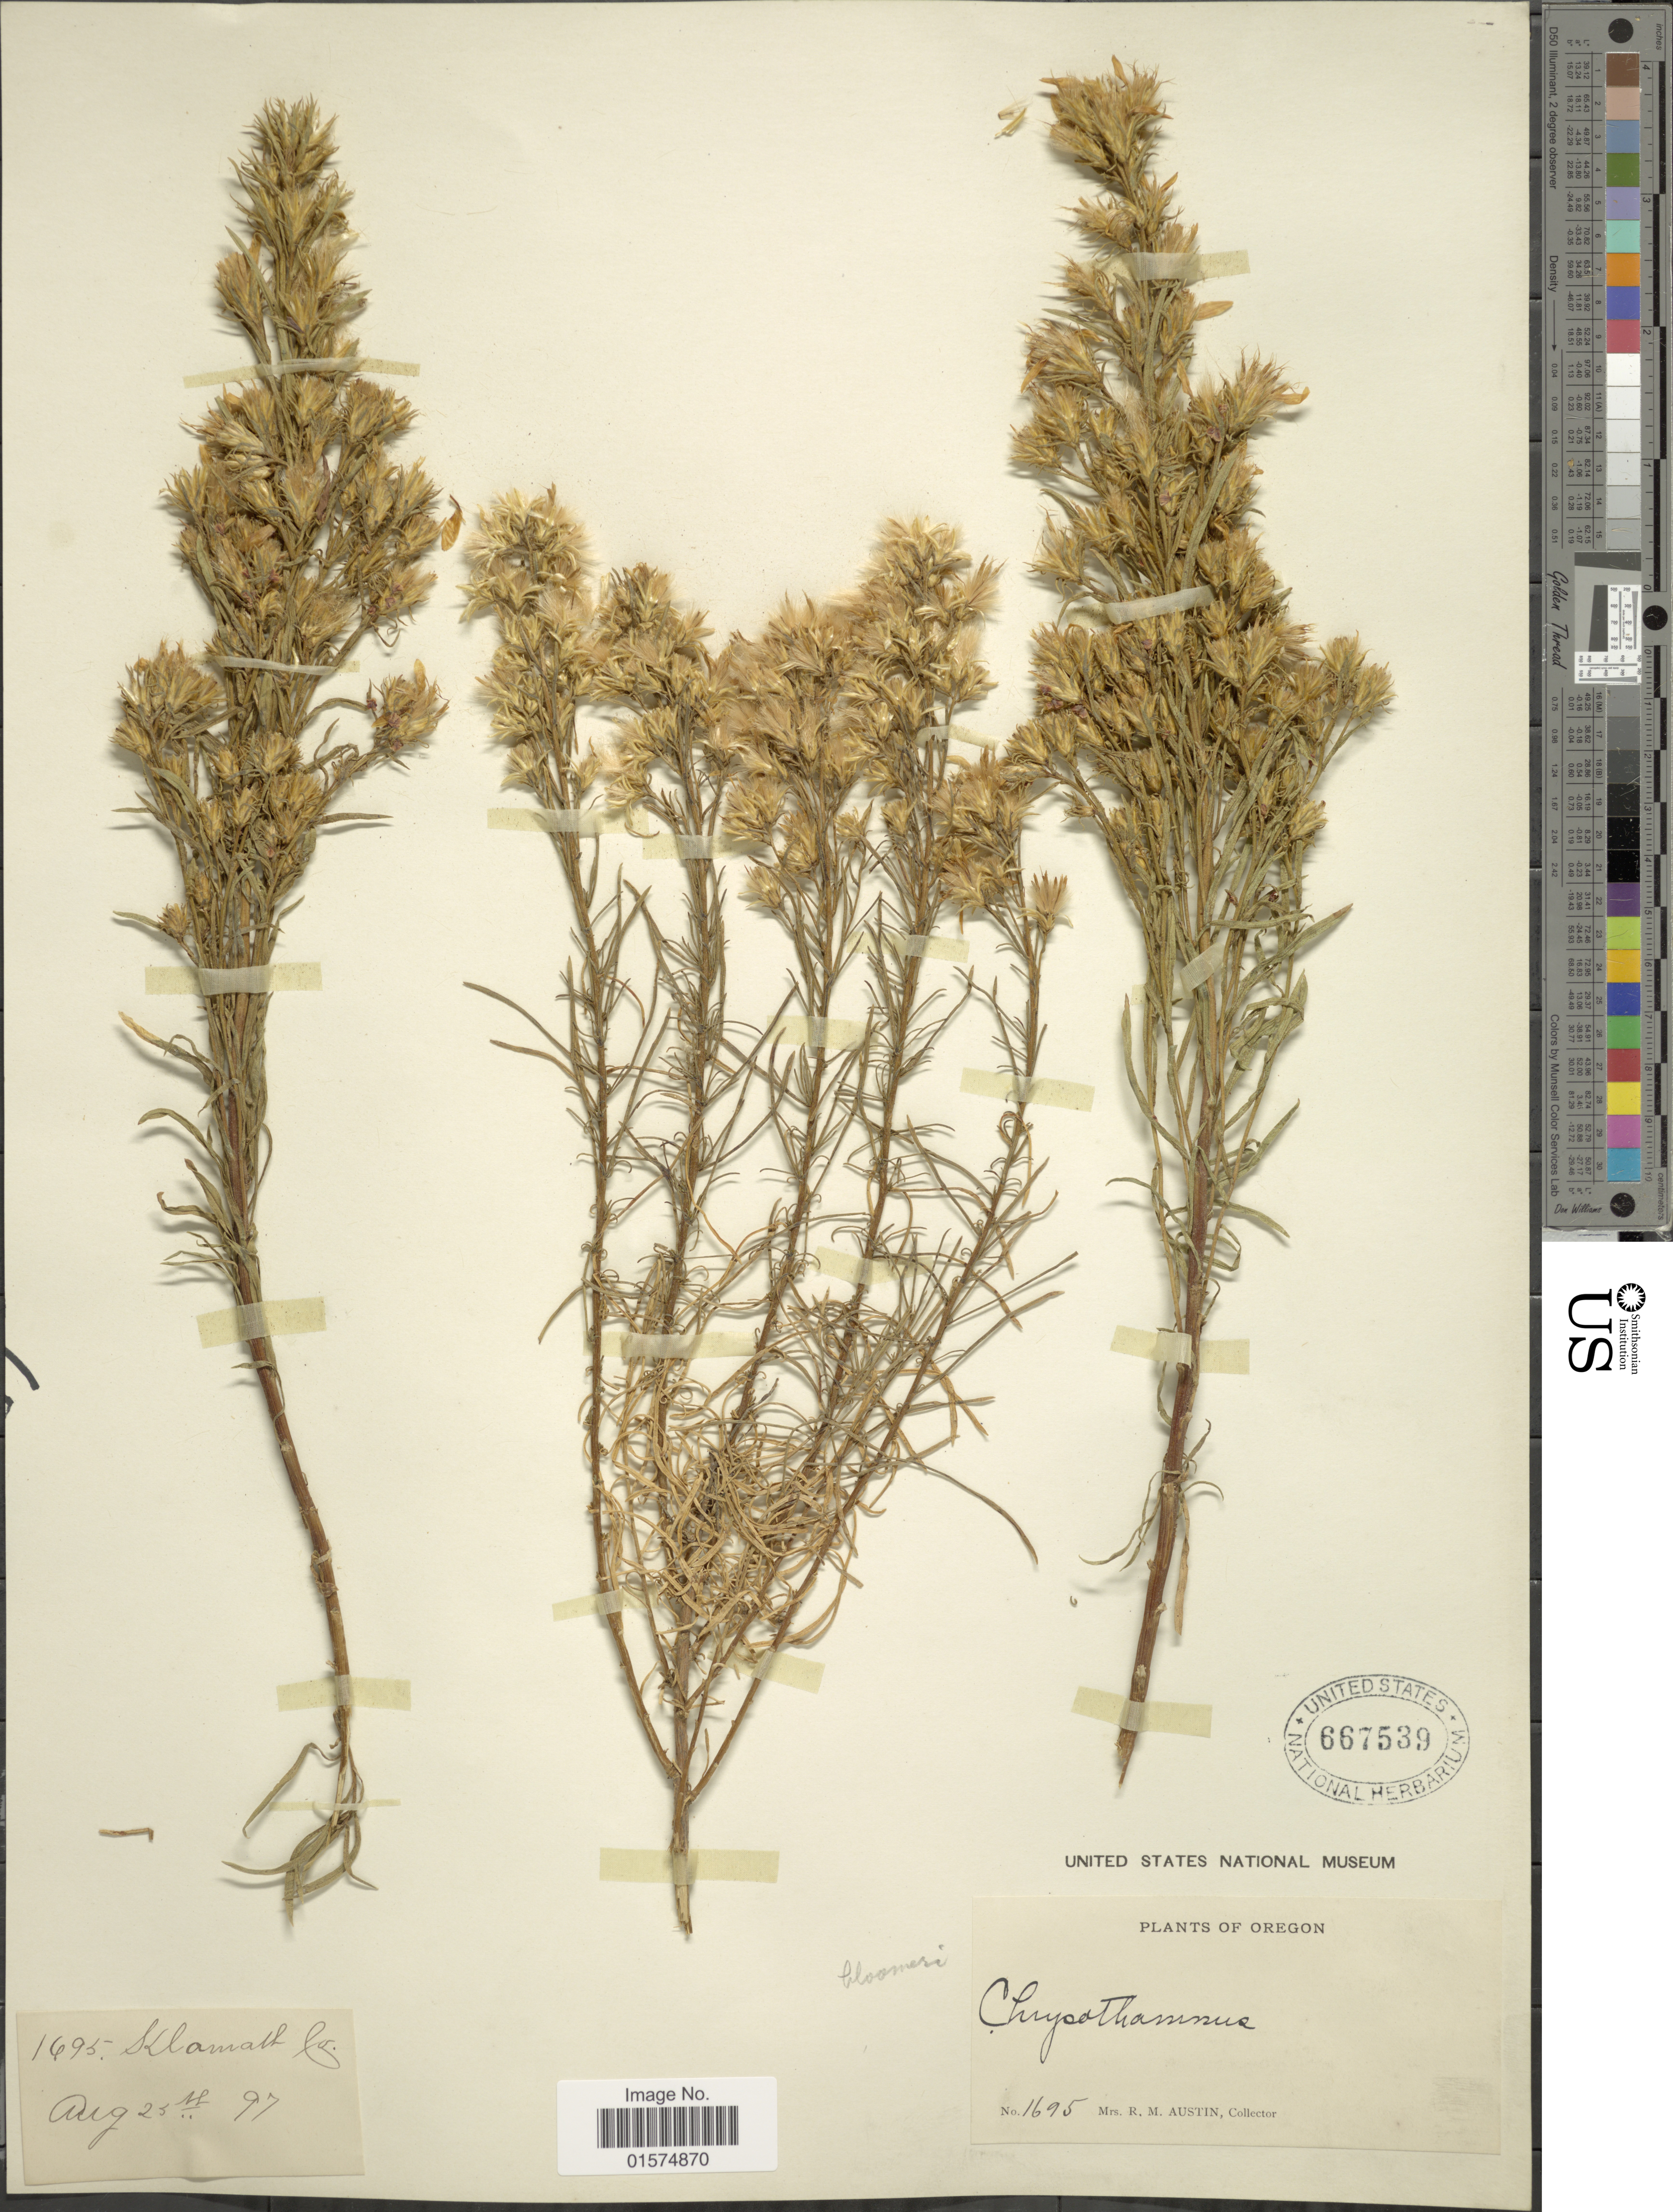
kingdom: Plantae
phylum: Tracheophyta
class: Magnoliopsida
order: Asterales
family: Asteraceae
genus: Ericameria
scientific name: Ericameria bloomeri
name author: (A. Gray) J.F. Macbr.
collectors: R. Austin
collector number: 1695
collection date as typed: Transcribed d/m/y: 23/8/97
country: United States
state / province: Oregon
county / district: Klamath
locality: Klamath Co.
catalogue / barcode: US 667539